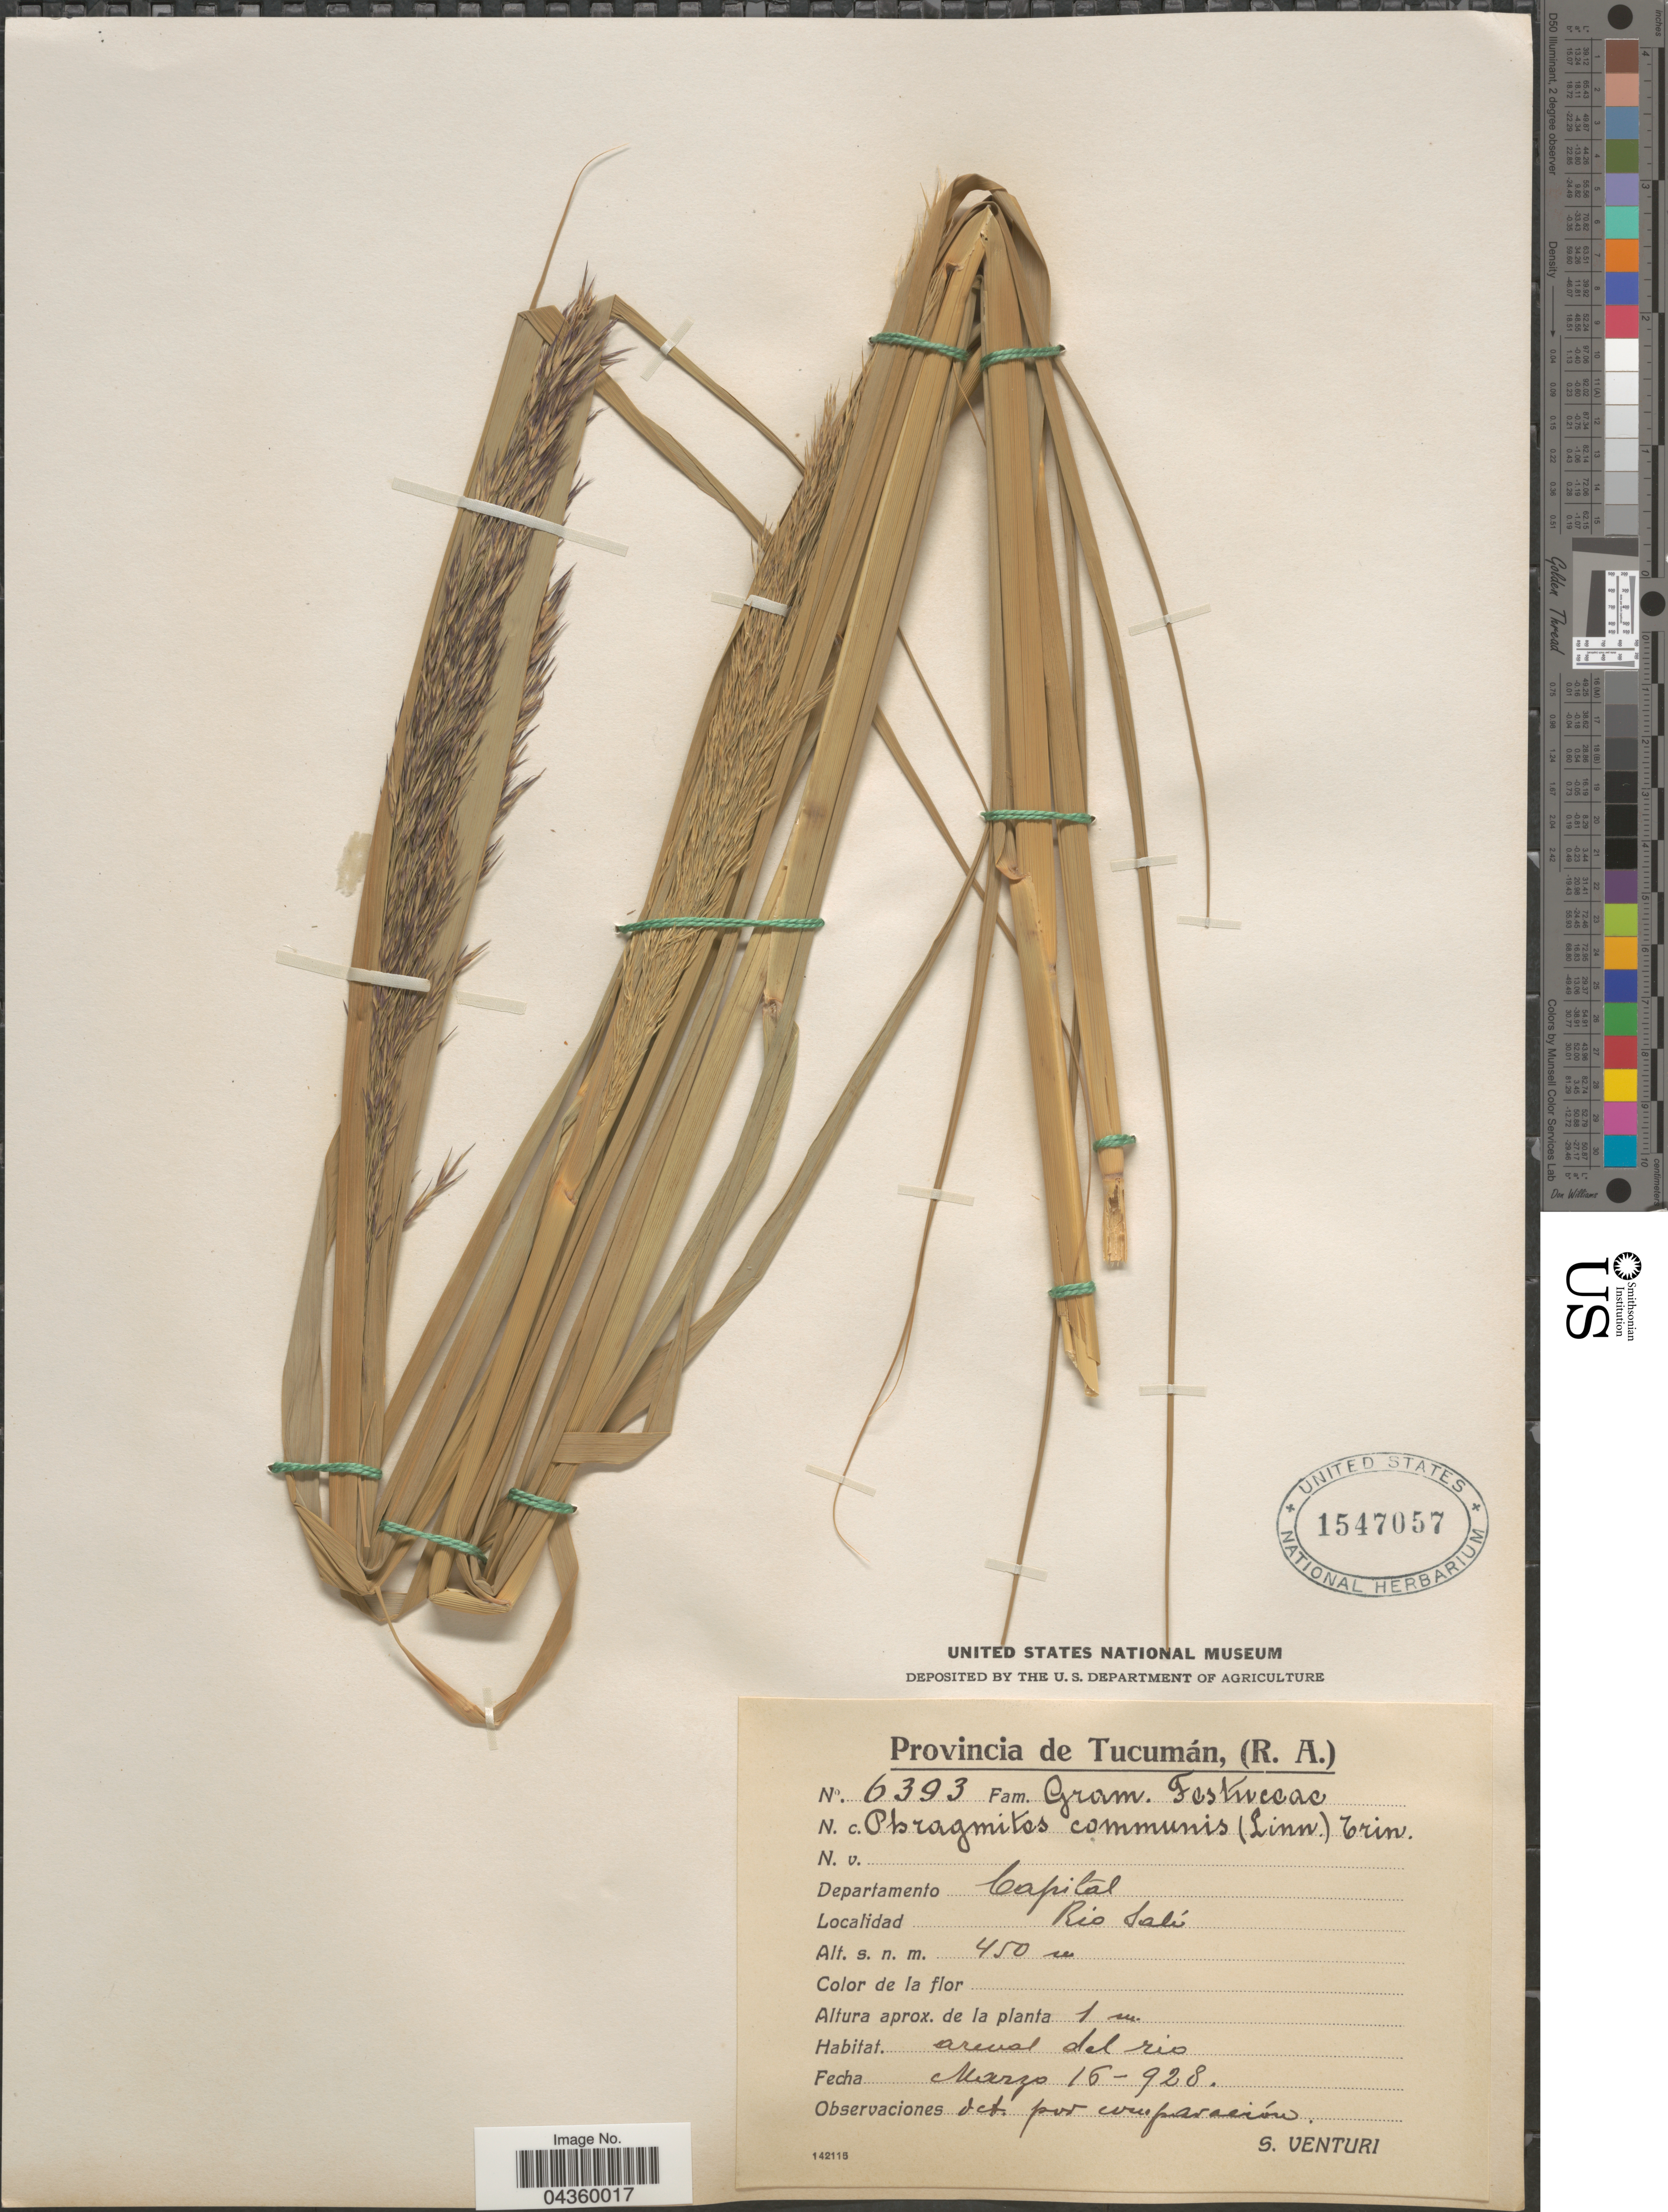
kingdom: Plantae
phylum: Tracheophyta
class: Liliopsida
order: Poales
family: Poaceae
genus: Phragmites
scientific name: Phragmites australis subsp. americanus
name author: Saltonstall & et al.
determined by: Soreng, Robert J., Research Associate (BOT), Smithsonian Institution - National Museum of Natural History (UNITED STATES)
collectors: S. Venturi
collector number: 6393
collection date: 1928-03-15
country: Argentina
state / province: Tucuman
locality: Departamento Capital. Rio Salí.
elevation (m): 450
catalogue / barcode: US 1547057